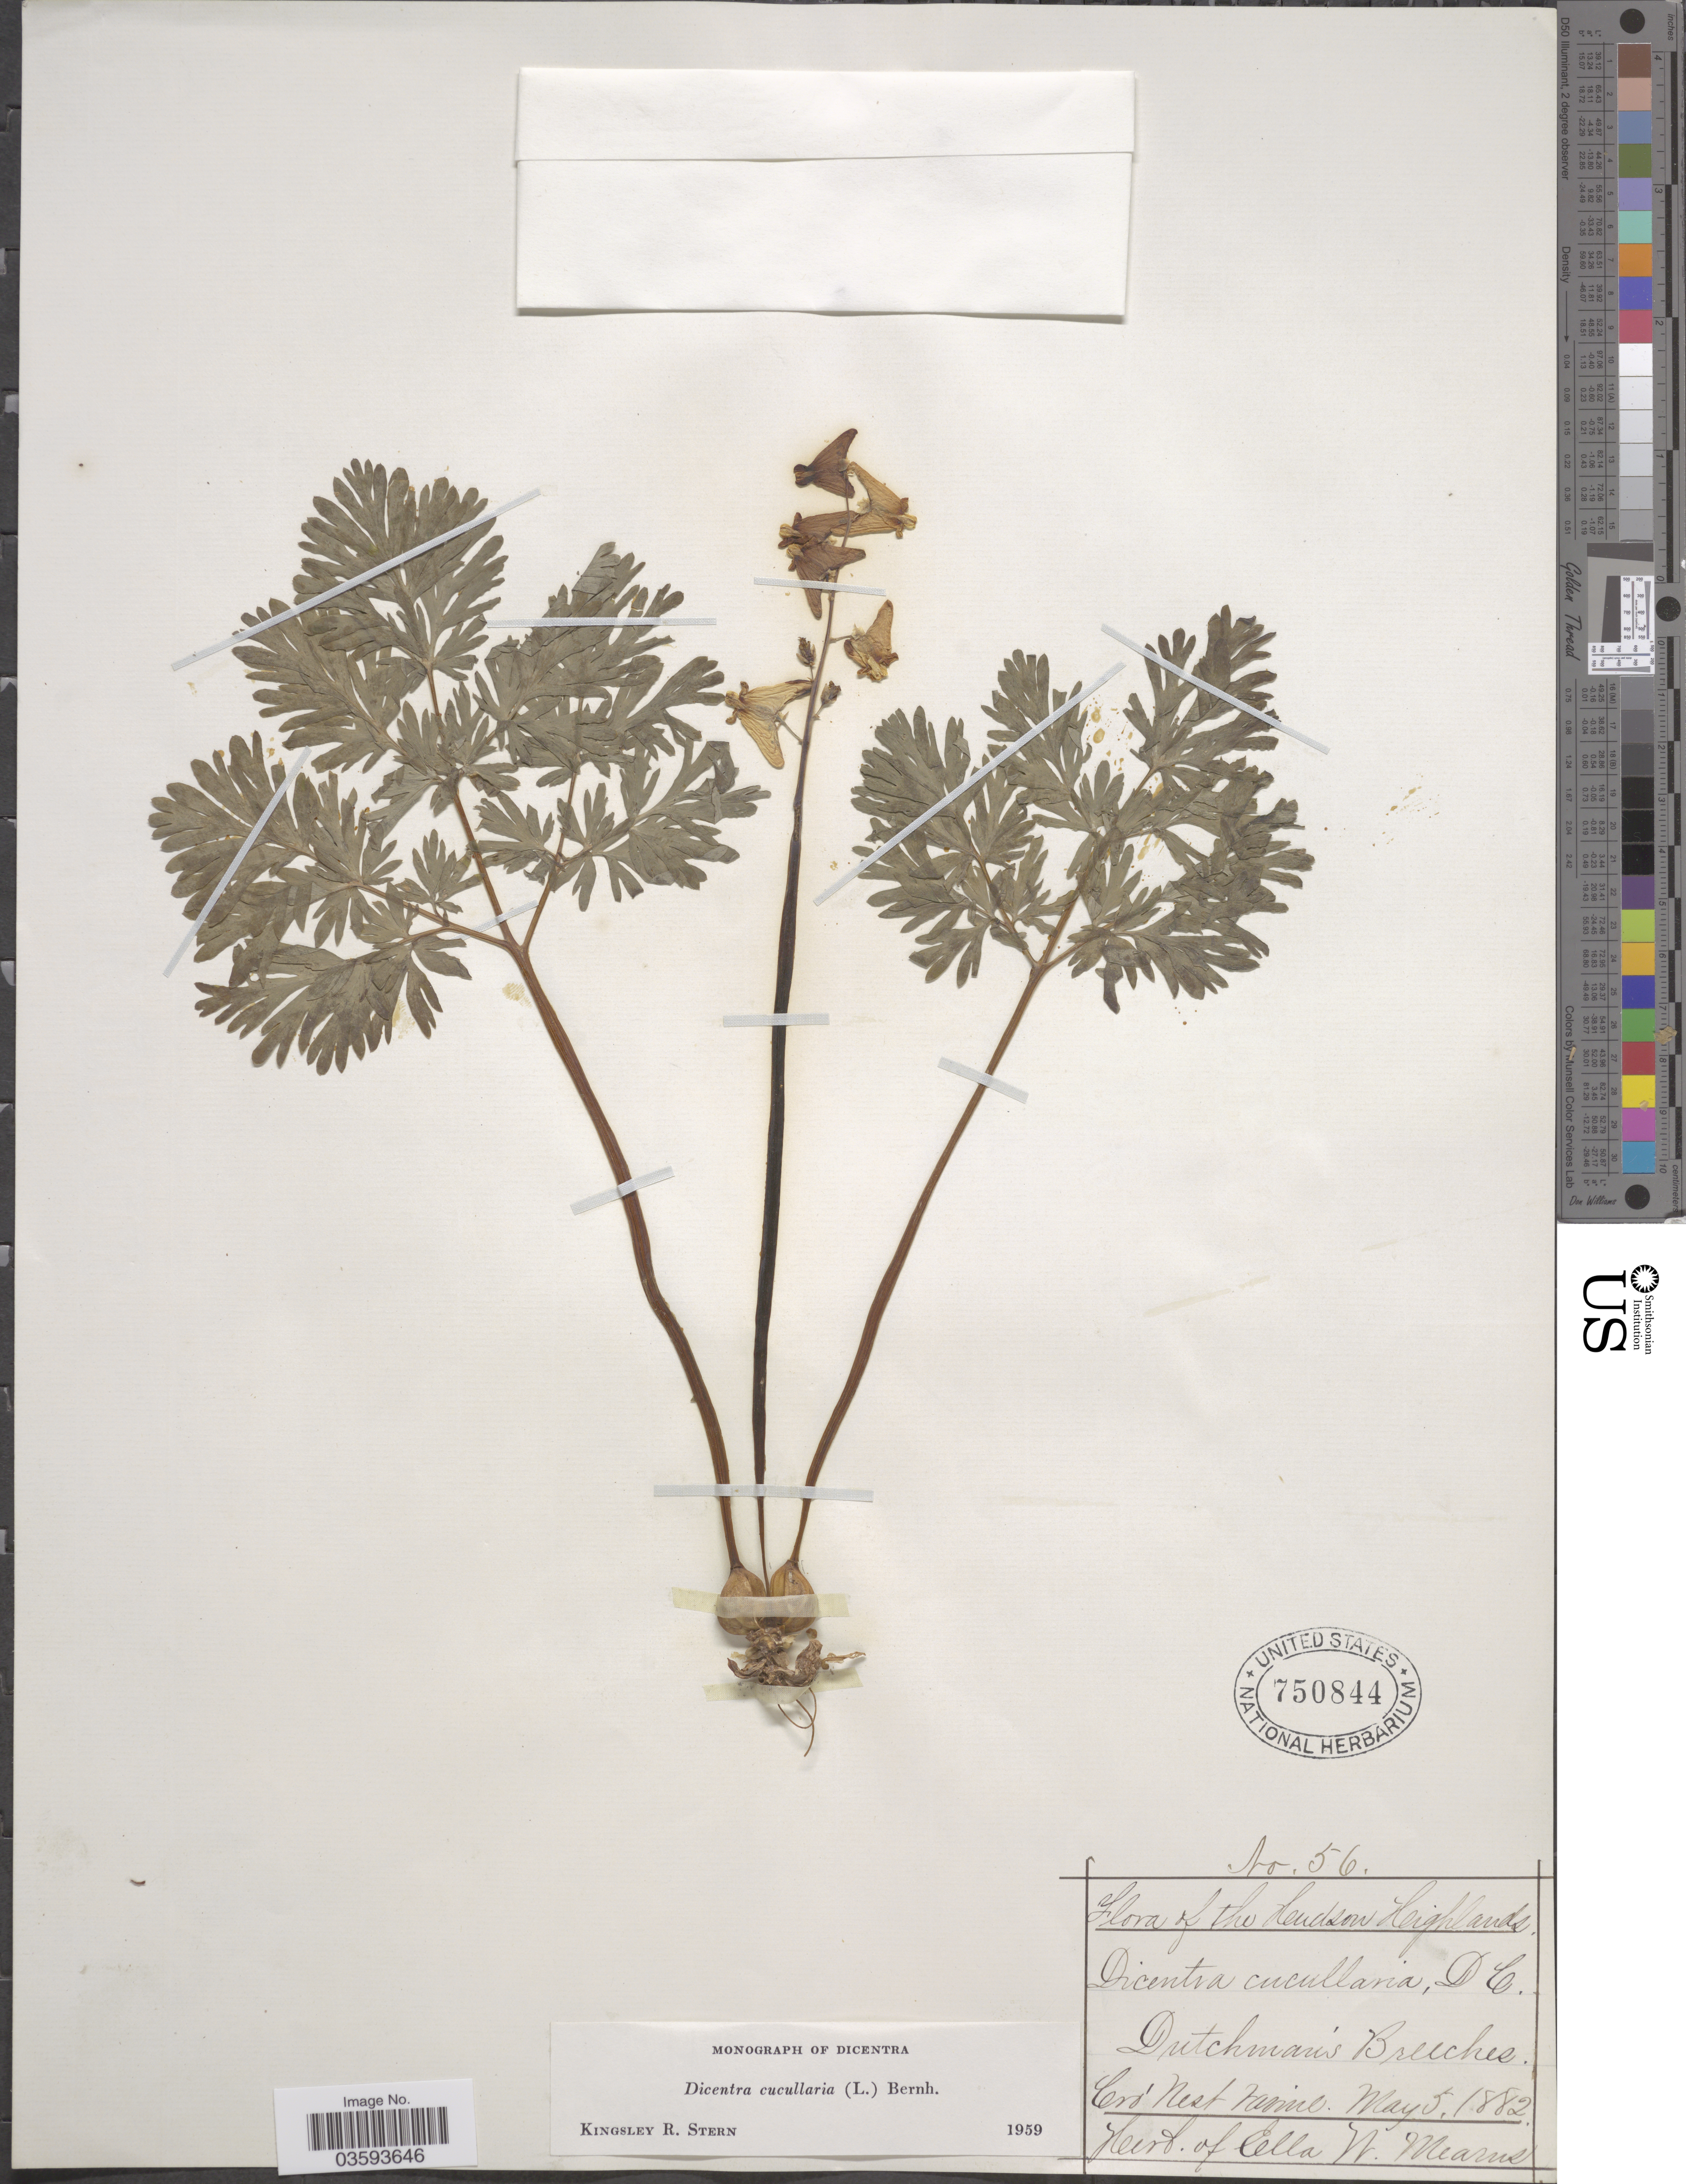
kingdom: Plantae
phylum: Tracheophyta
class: Magnoliopsida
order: Ranunculales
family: Papaveraceae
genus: Dicentra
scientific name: Dicentra cucullaria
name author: (L.) Bernh.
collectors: ex herb. Ella W. Mearns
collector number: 56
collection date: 1882-05-05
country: United States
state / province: New York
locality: Hudson Highlands. Cro' Nest Ravine.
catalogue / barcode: US 750844